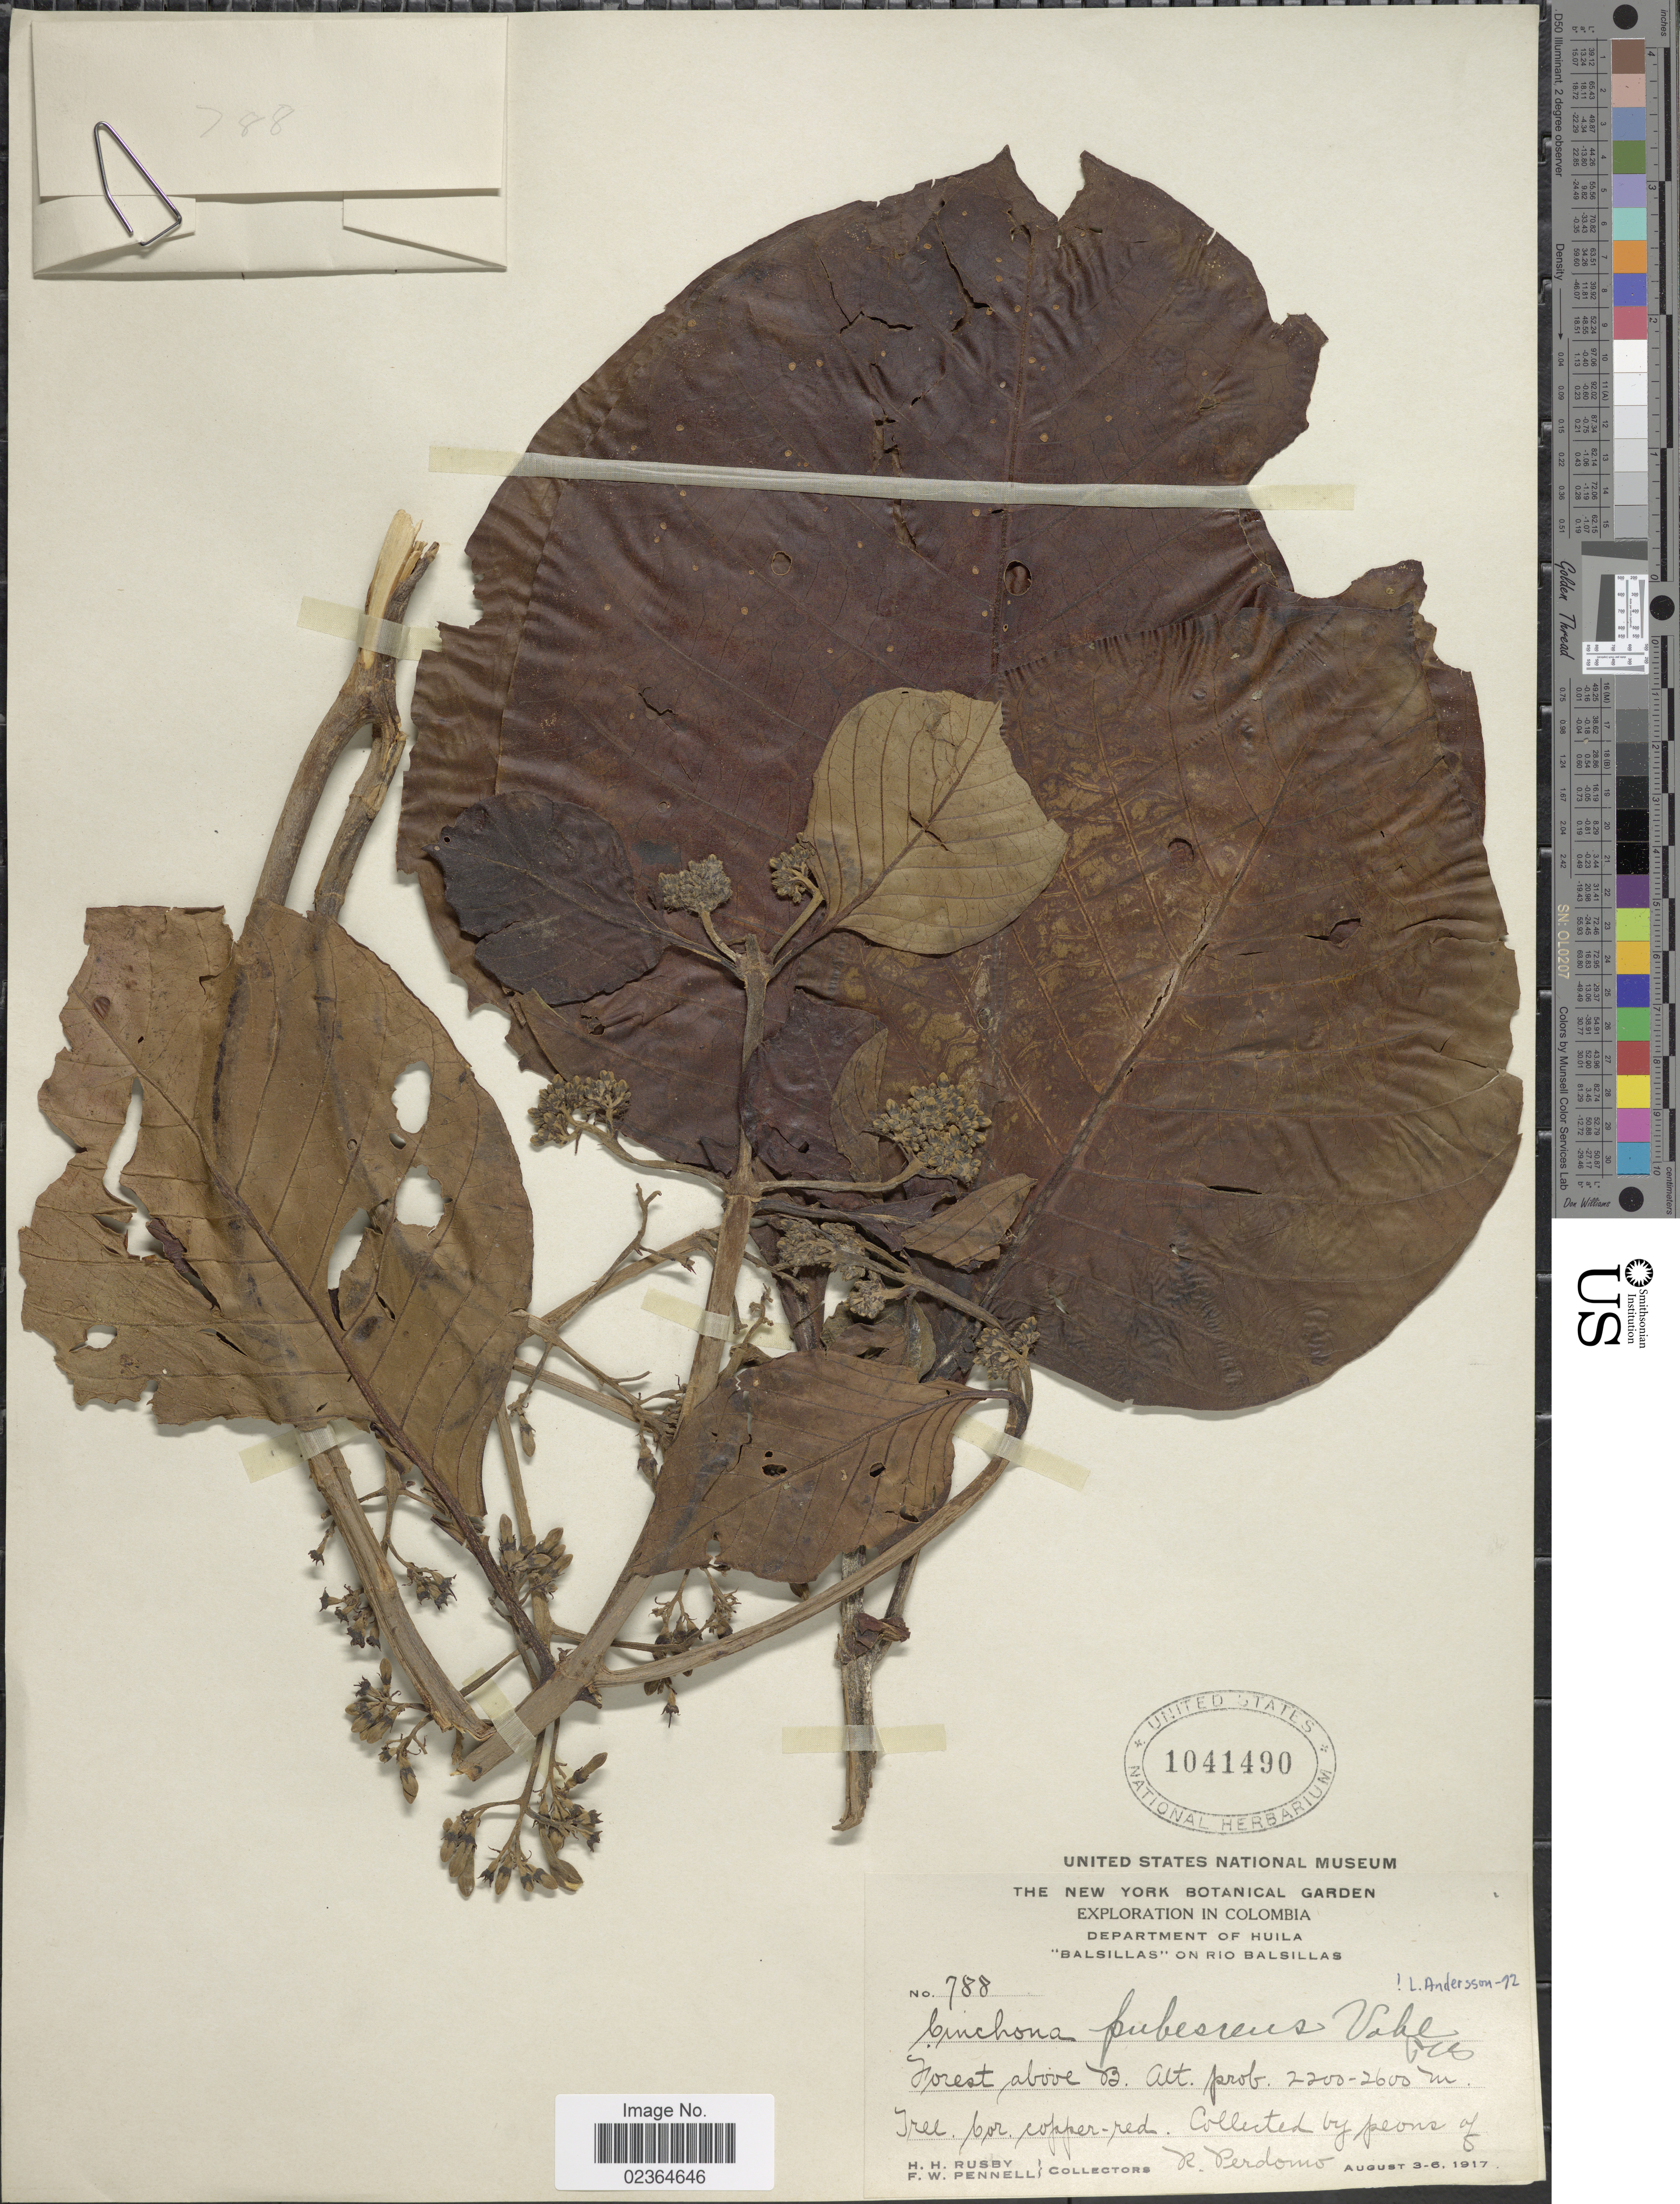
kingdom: Plantae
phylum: Tracheophyta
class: Magnoliopsida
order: Gentianales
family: Rubiaceae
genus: Cinchona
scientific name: Cinchona pubescens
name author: Vahl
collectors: H. H. Rusby & F. W. Pennell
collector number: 788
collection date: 1917-08-03/1917-08-06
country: Colombia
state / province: Huila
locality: Balsillas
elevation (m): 2200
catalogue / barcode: US 1041490